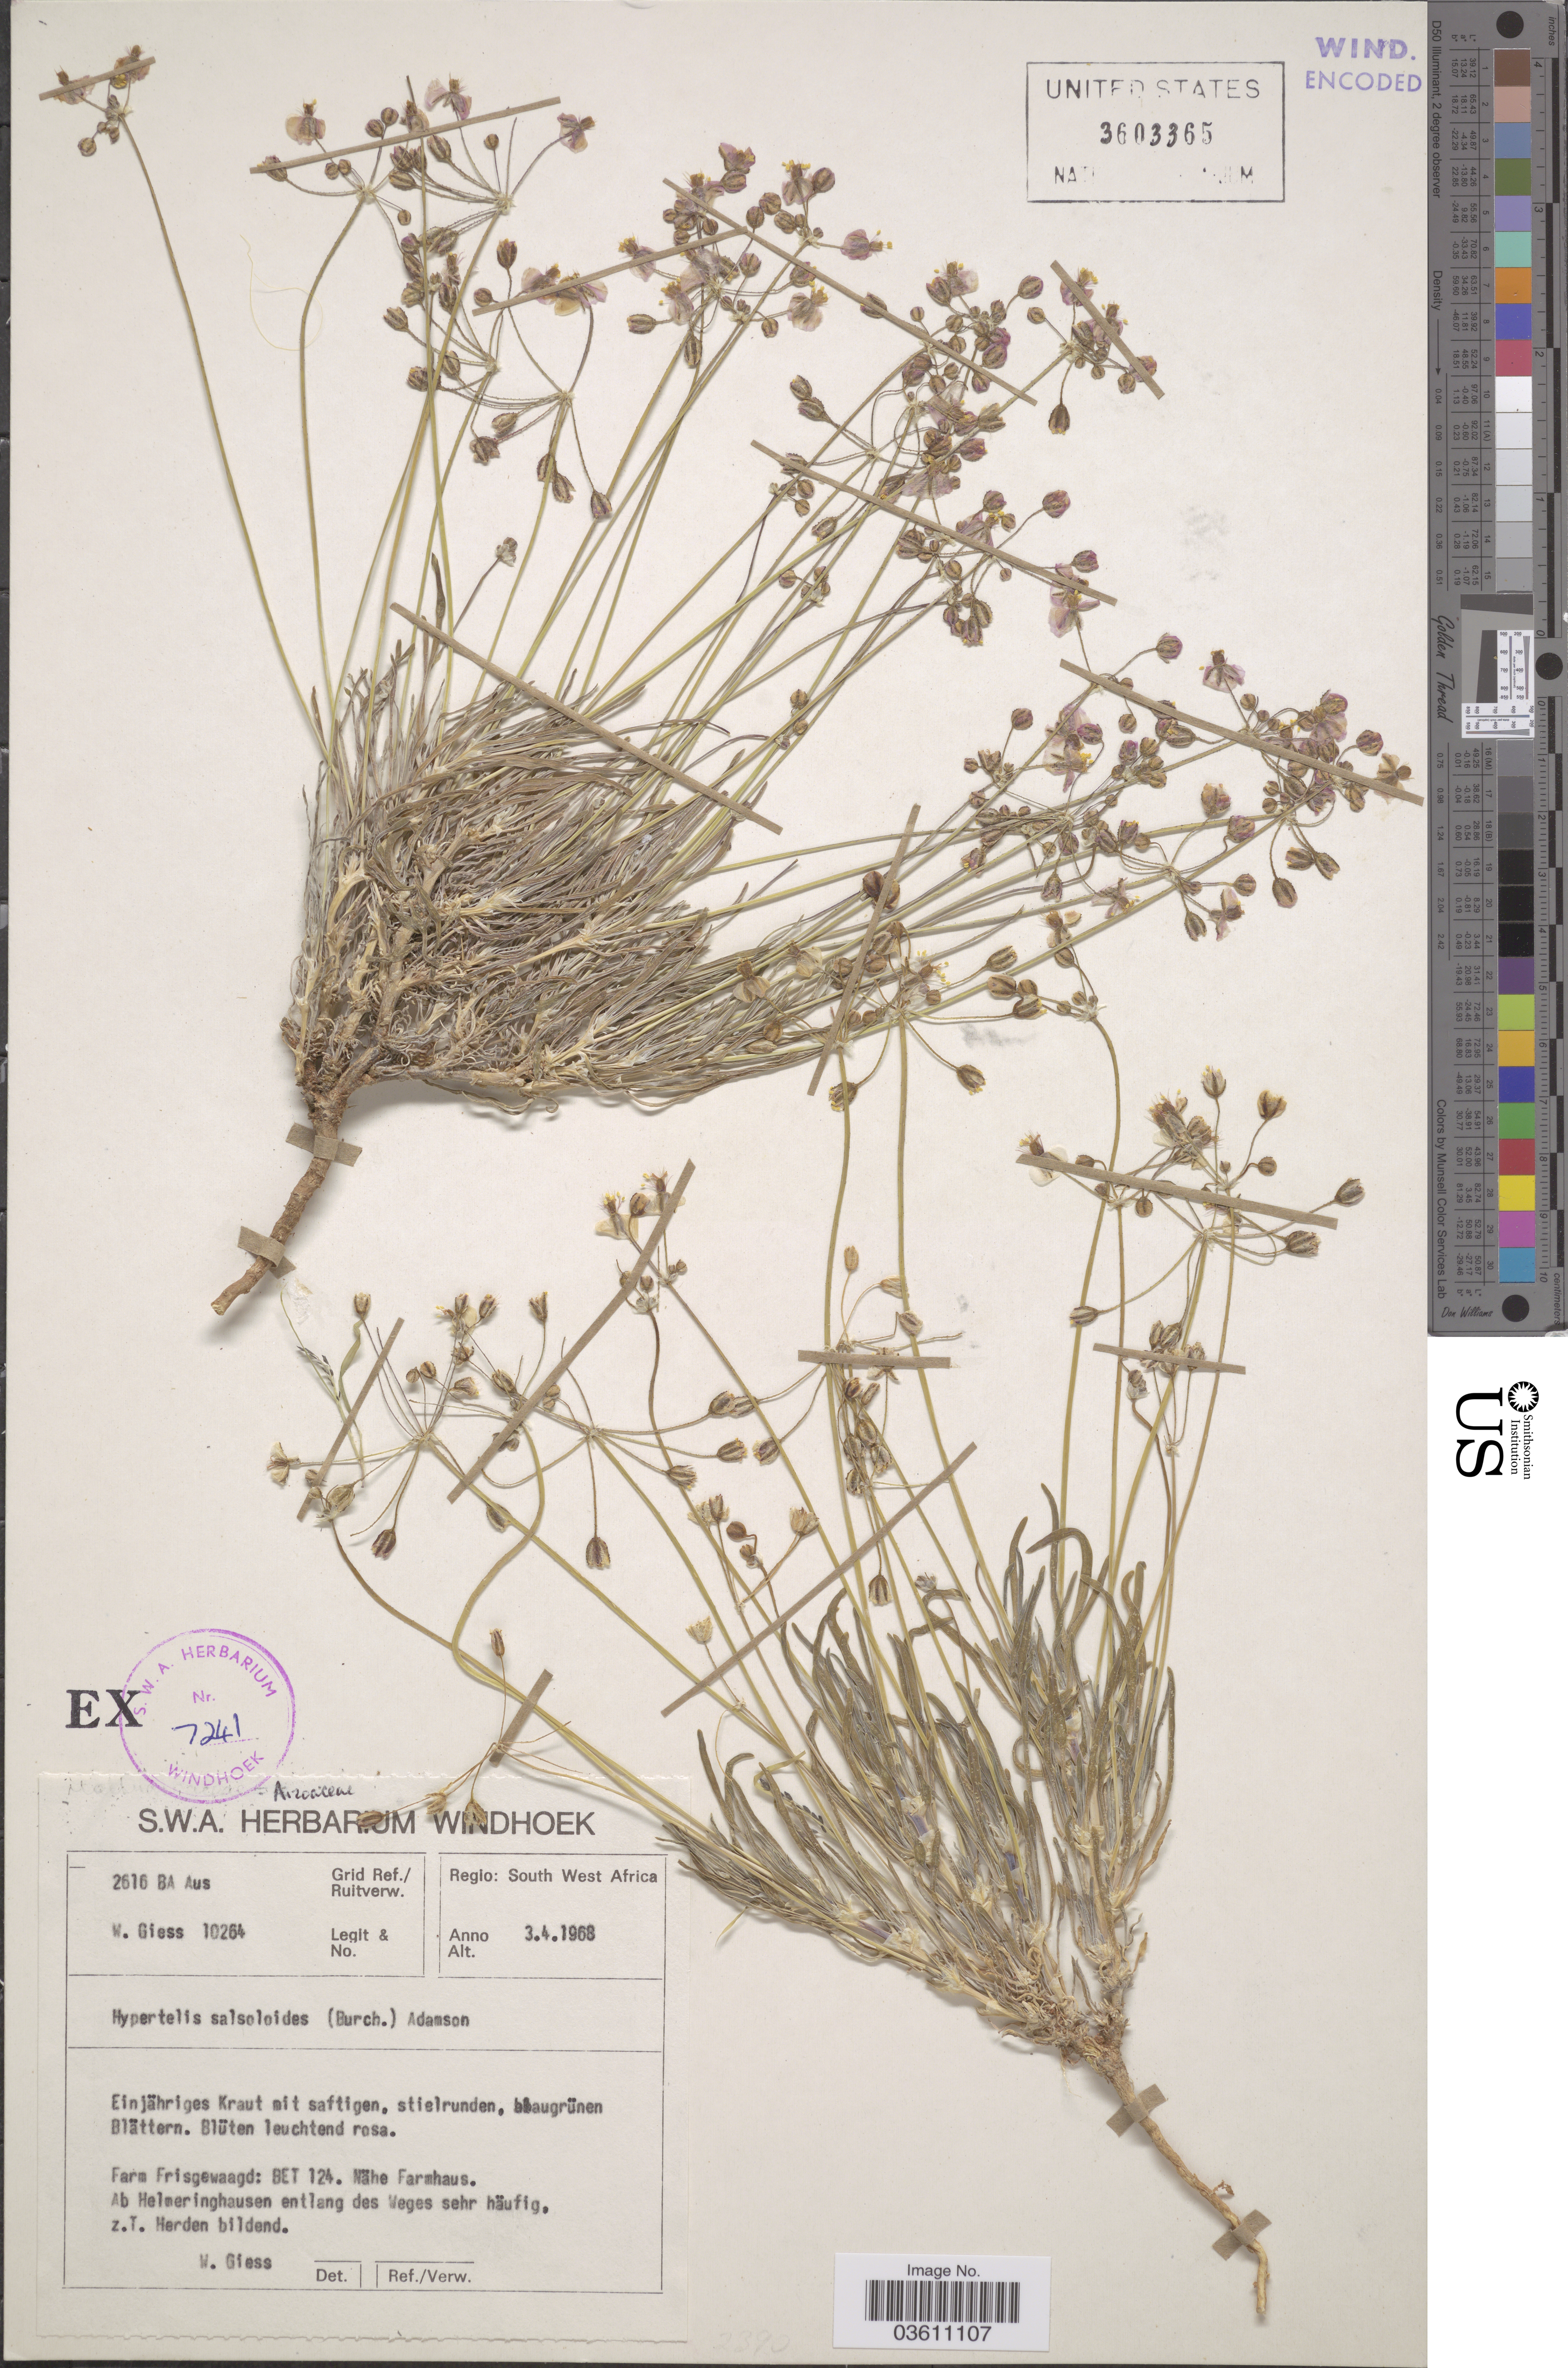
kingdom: Plantae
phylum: Tracheophyta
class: Magnoliopsida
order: Caryophyllales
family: Kewaceae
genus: Kewa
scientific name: Kewa salsoloides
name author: (Burch.) Christenh.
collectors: W. Giess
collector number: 10264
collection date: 1968-04-03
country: Namibia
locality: Grid Ref./ Ruitverw. 2616 BA Aus. Regio: South West Africa. Farm Frisgewaagd: BET 124. Nähe Farmhaus.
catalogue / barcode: US 3603365